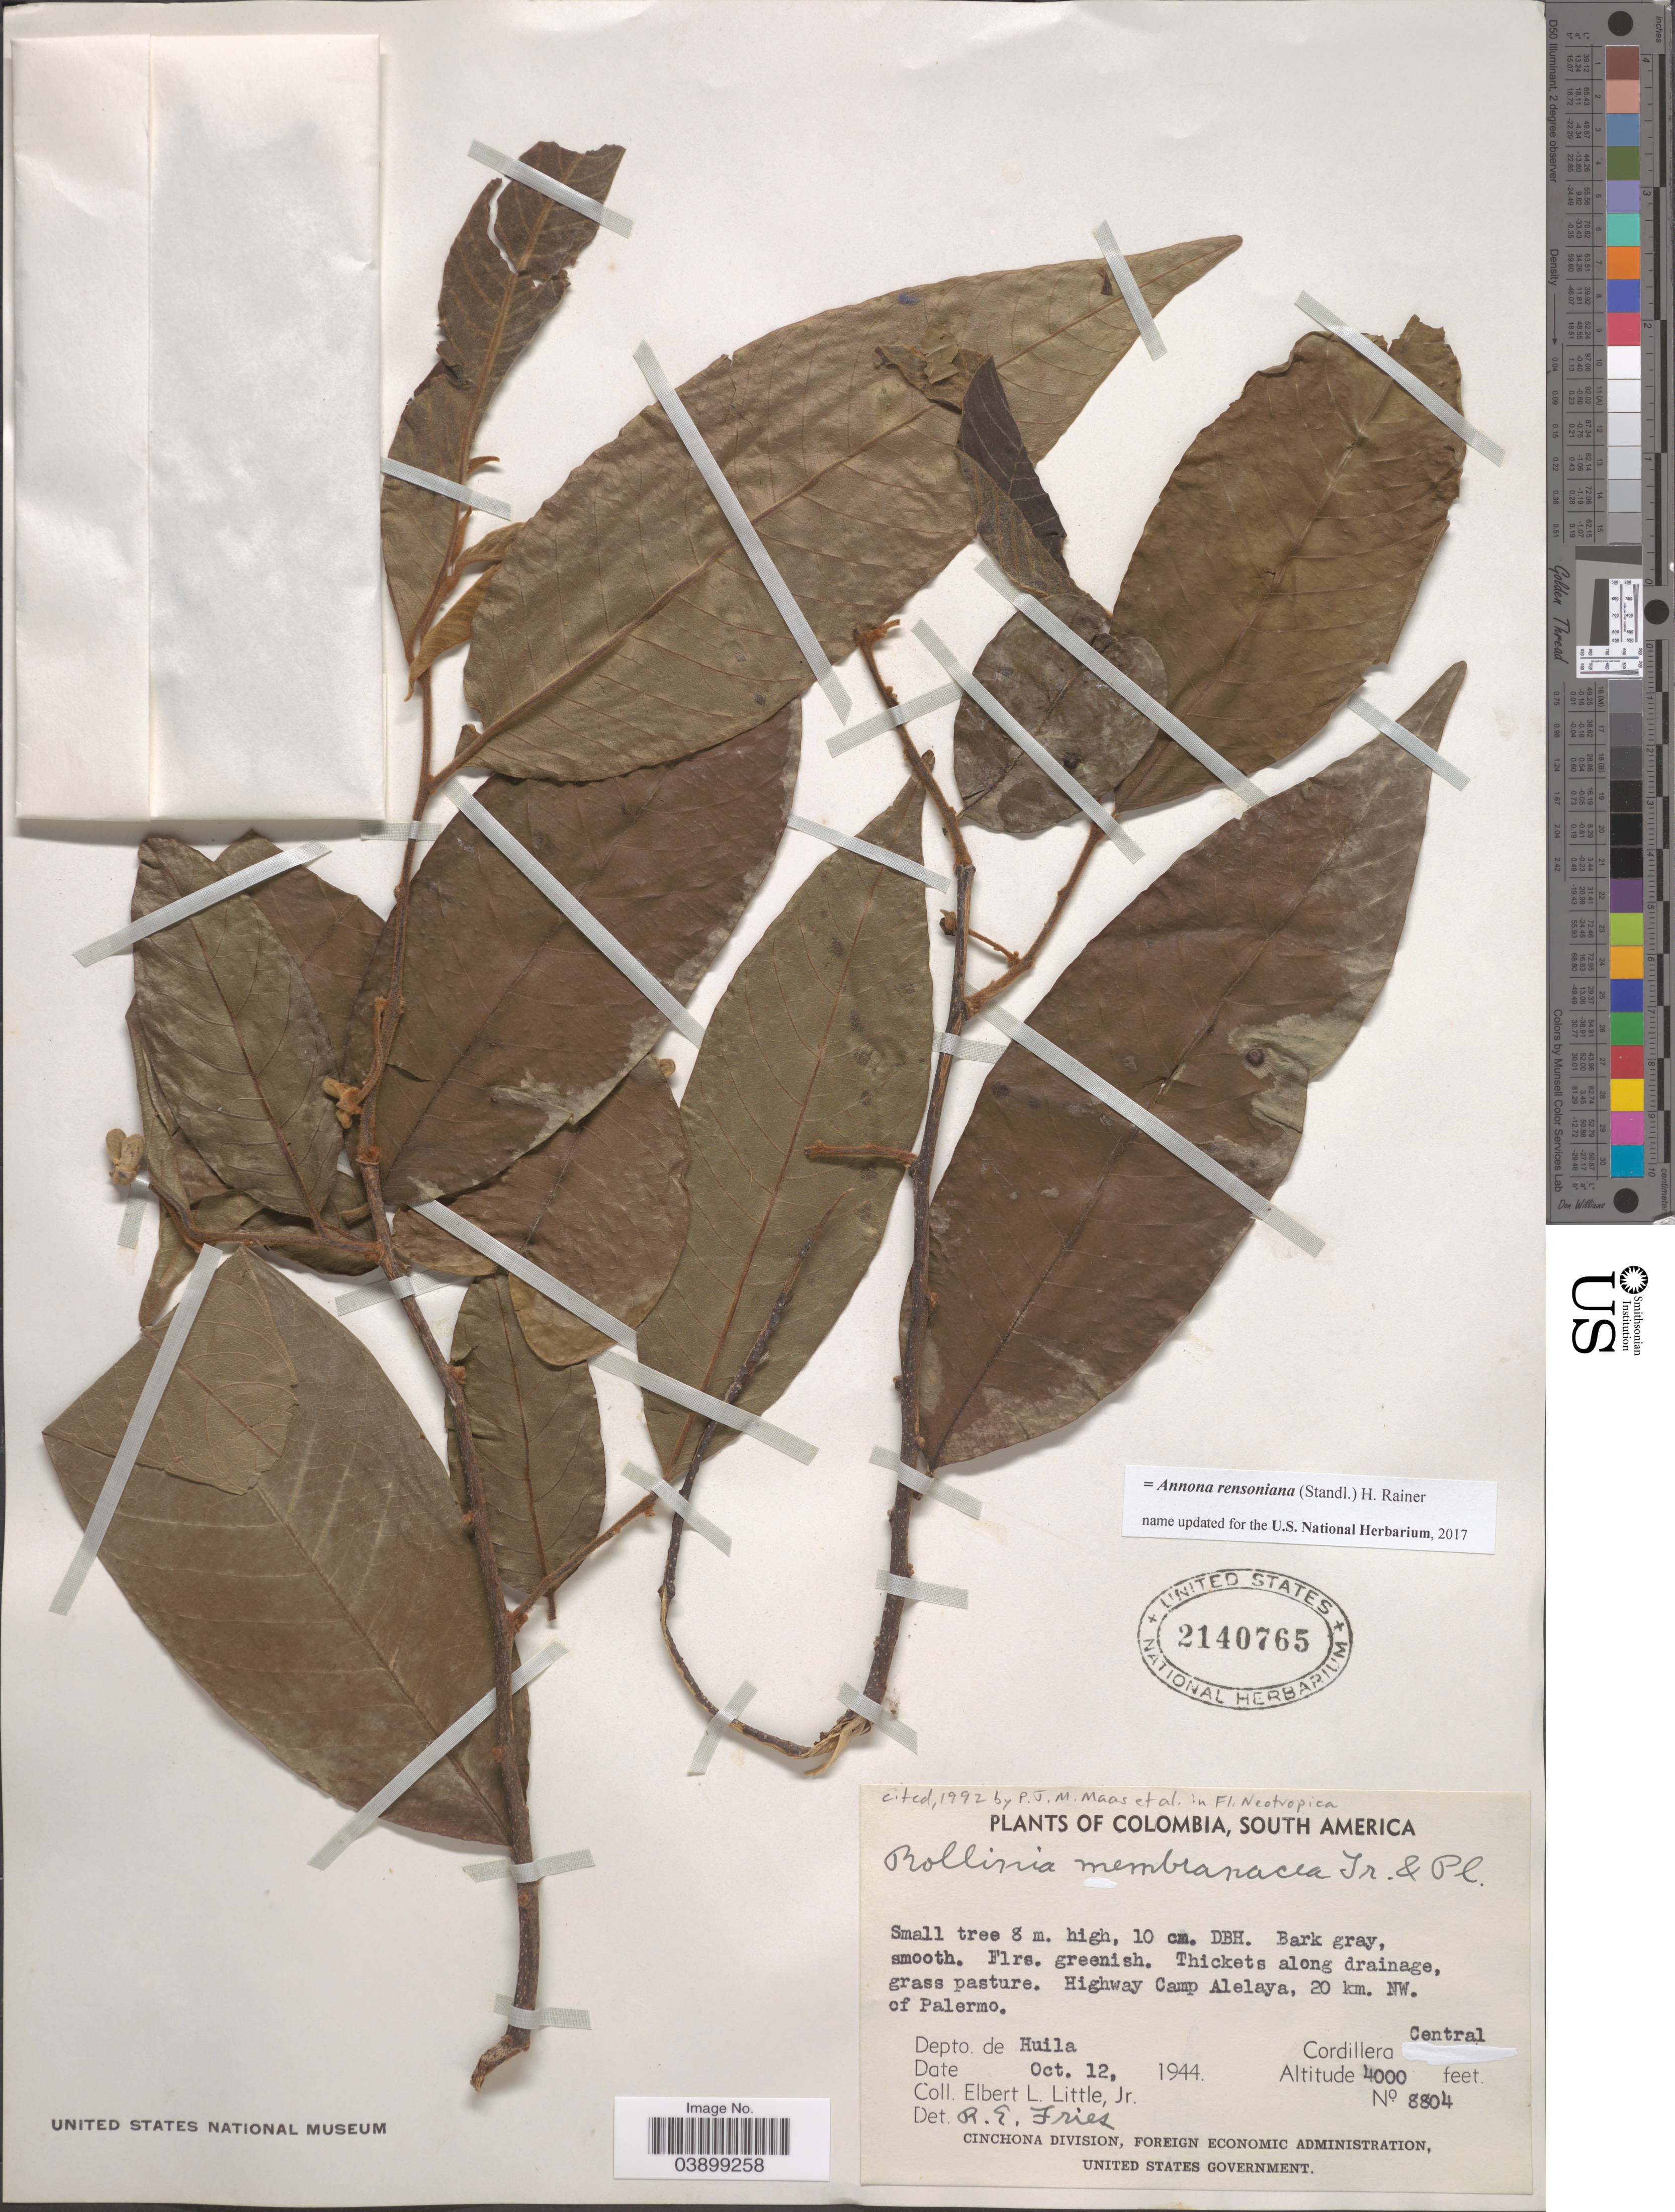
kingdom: Plantae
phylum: Tracheophyta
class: Magnoliopsida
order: Magnoliales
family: Annonaceae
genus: Annona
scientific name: Annona rensoniana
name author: (Standl.) H. Rainer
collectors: E. L. Little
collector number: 8804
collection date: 1944-10-12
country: Colombia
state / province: Huila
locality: Highway Camp Alelaya, 20 km. NW. of Palermo. Depto. de Huila. Cordillera Central.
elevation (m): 1219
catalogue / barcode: US 2140765